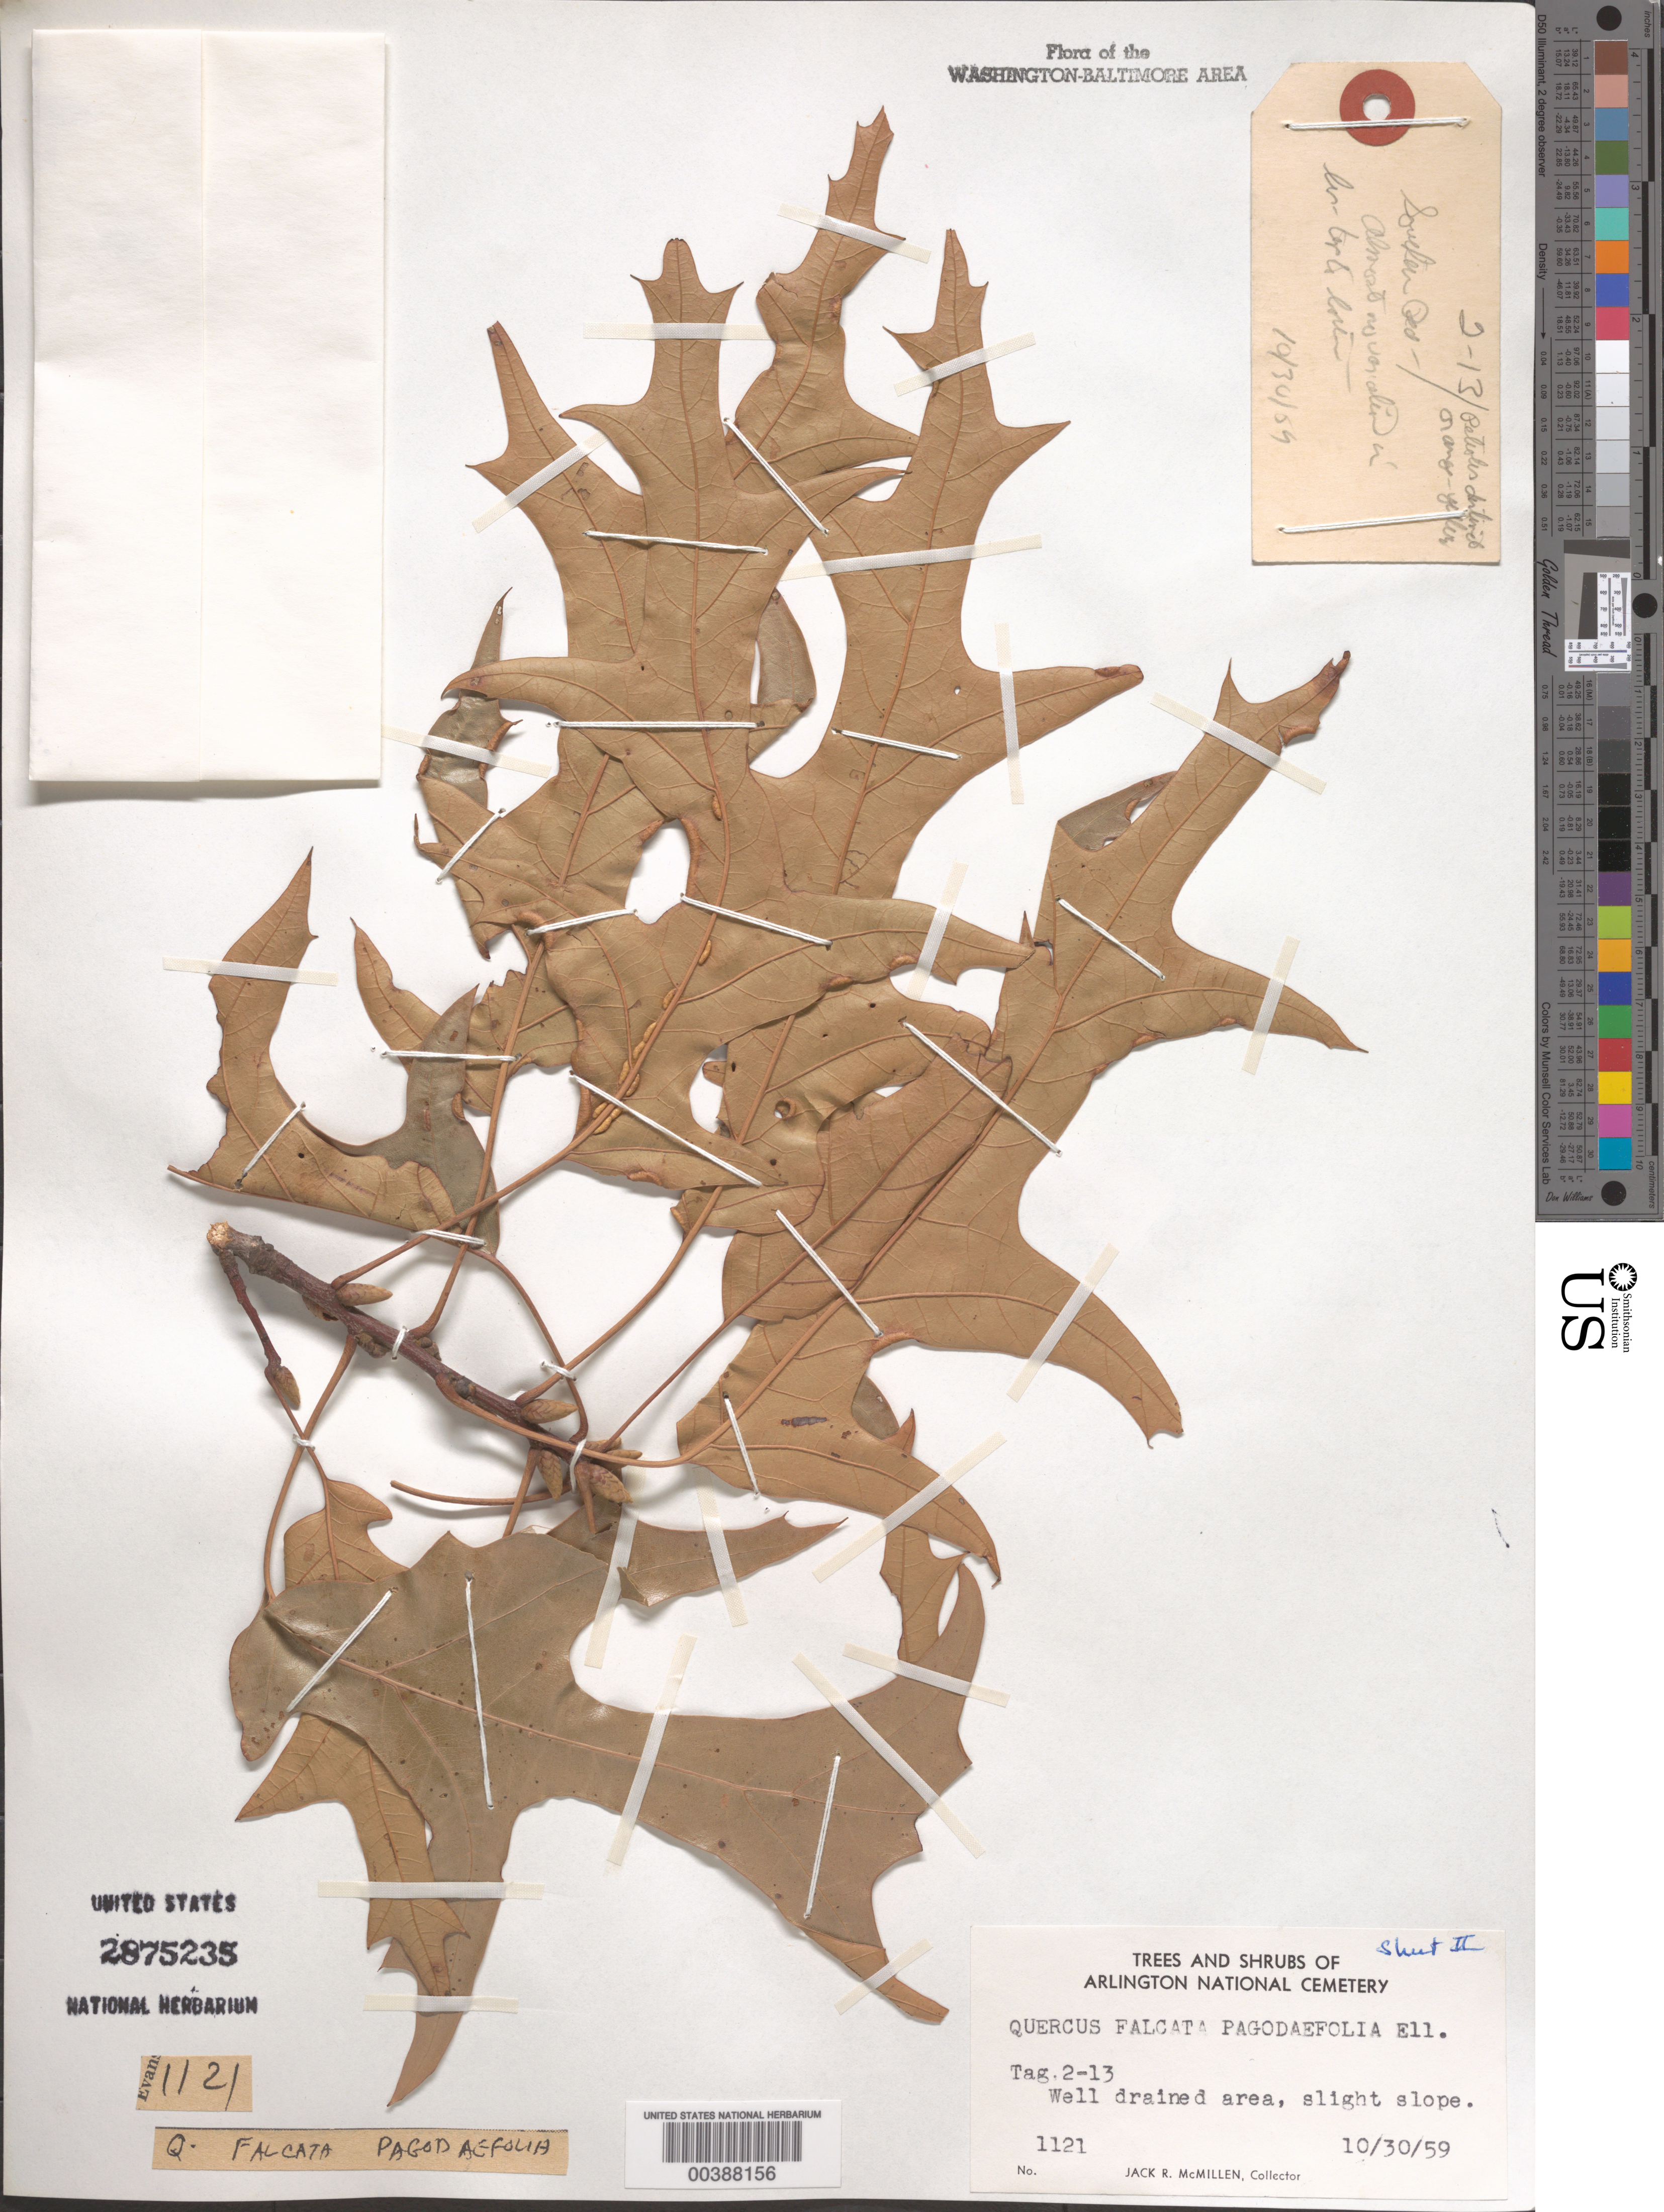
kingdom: Plantae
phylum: Tracheophyta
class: Magnoliopsida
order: Fagales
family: Fagaceae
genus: Quercus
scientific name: Quercus falcata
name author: Michx.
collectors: J. McMillen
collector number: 1121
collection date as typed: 30 Oct 1959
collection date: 1959-10-30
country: United States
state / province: Virginia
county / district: Arlington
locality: Arlington National Cemetery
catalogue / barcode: US 2875235